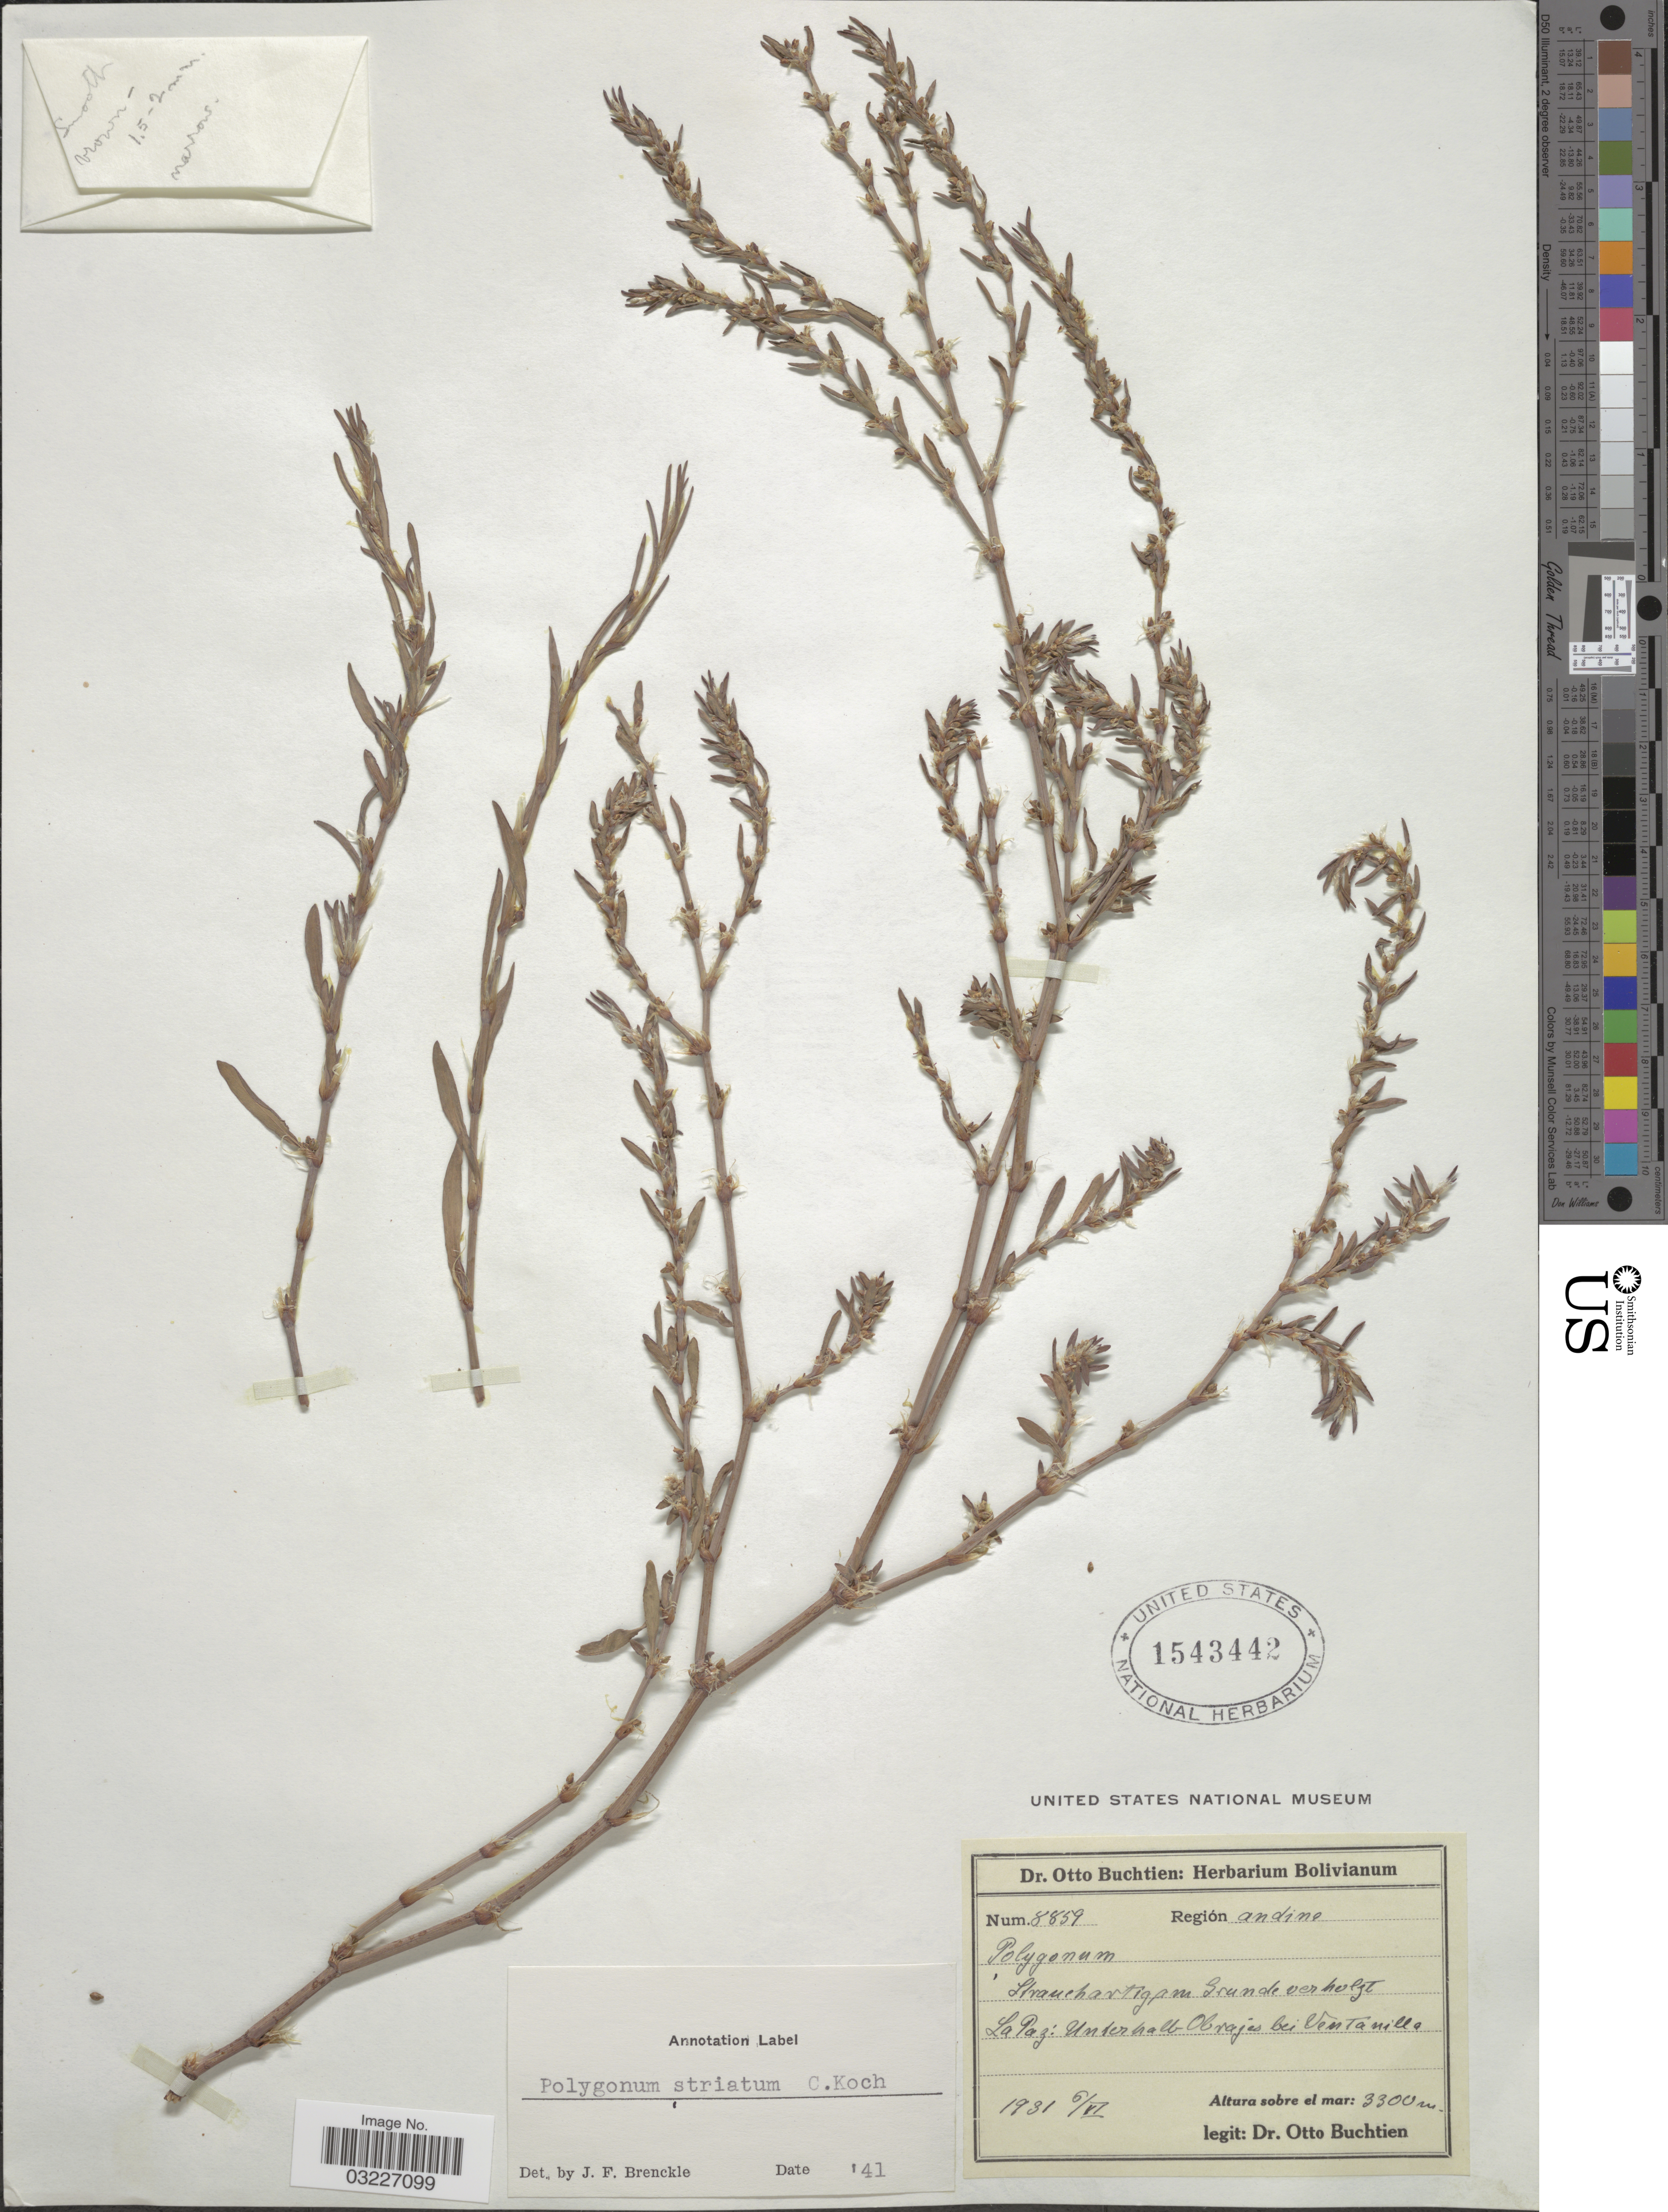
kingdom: Plantae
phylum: Tracheophyta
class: Magnoliopsida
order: Caryophyllales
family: Polygonaceae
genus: Polygonum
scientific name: Polygonum striatum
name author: K. Koch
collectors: O. Buchtien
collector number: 8859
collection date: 1931-06-06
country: Bolivia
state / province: La Paz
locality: Región andina. Unterhalb Obrajes bei Ventanilla.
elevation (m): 3300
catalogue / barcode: US 1543442